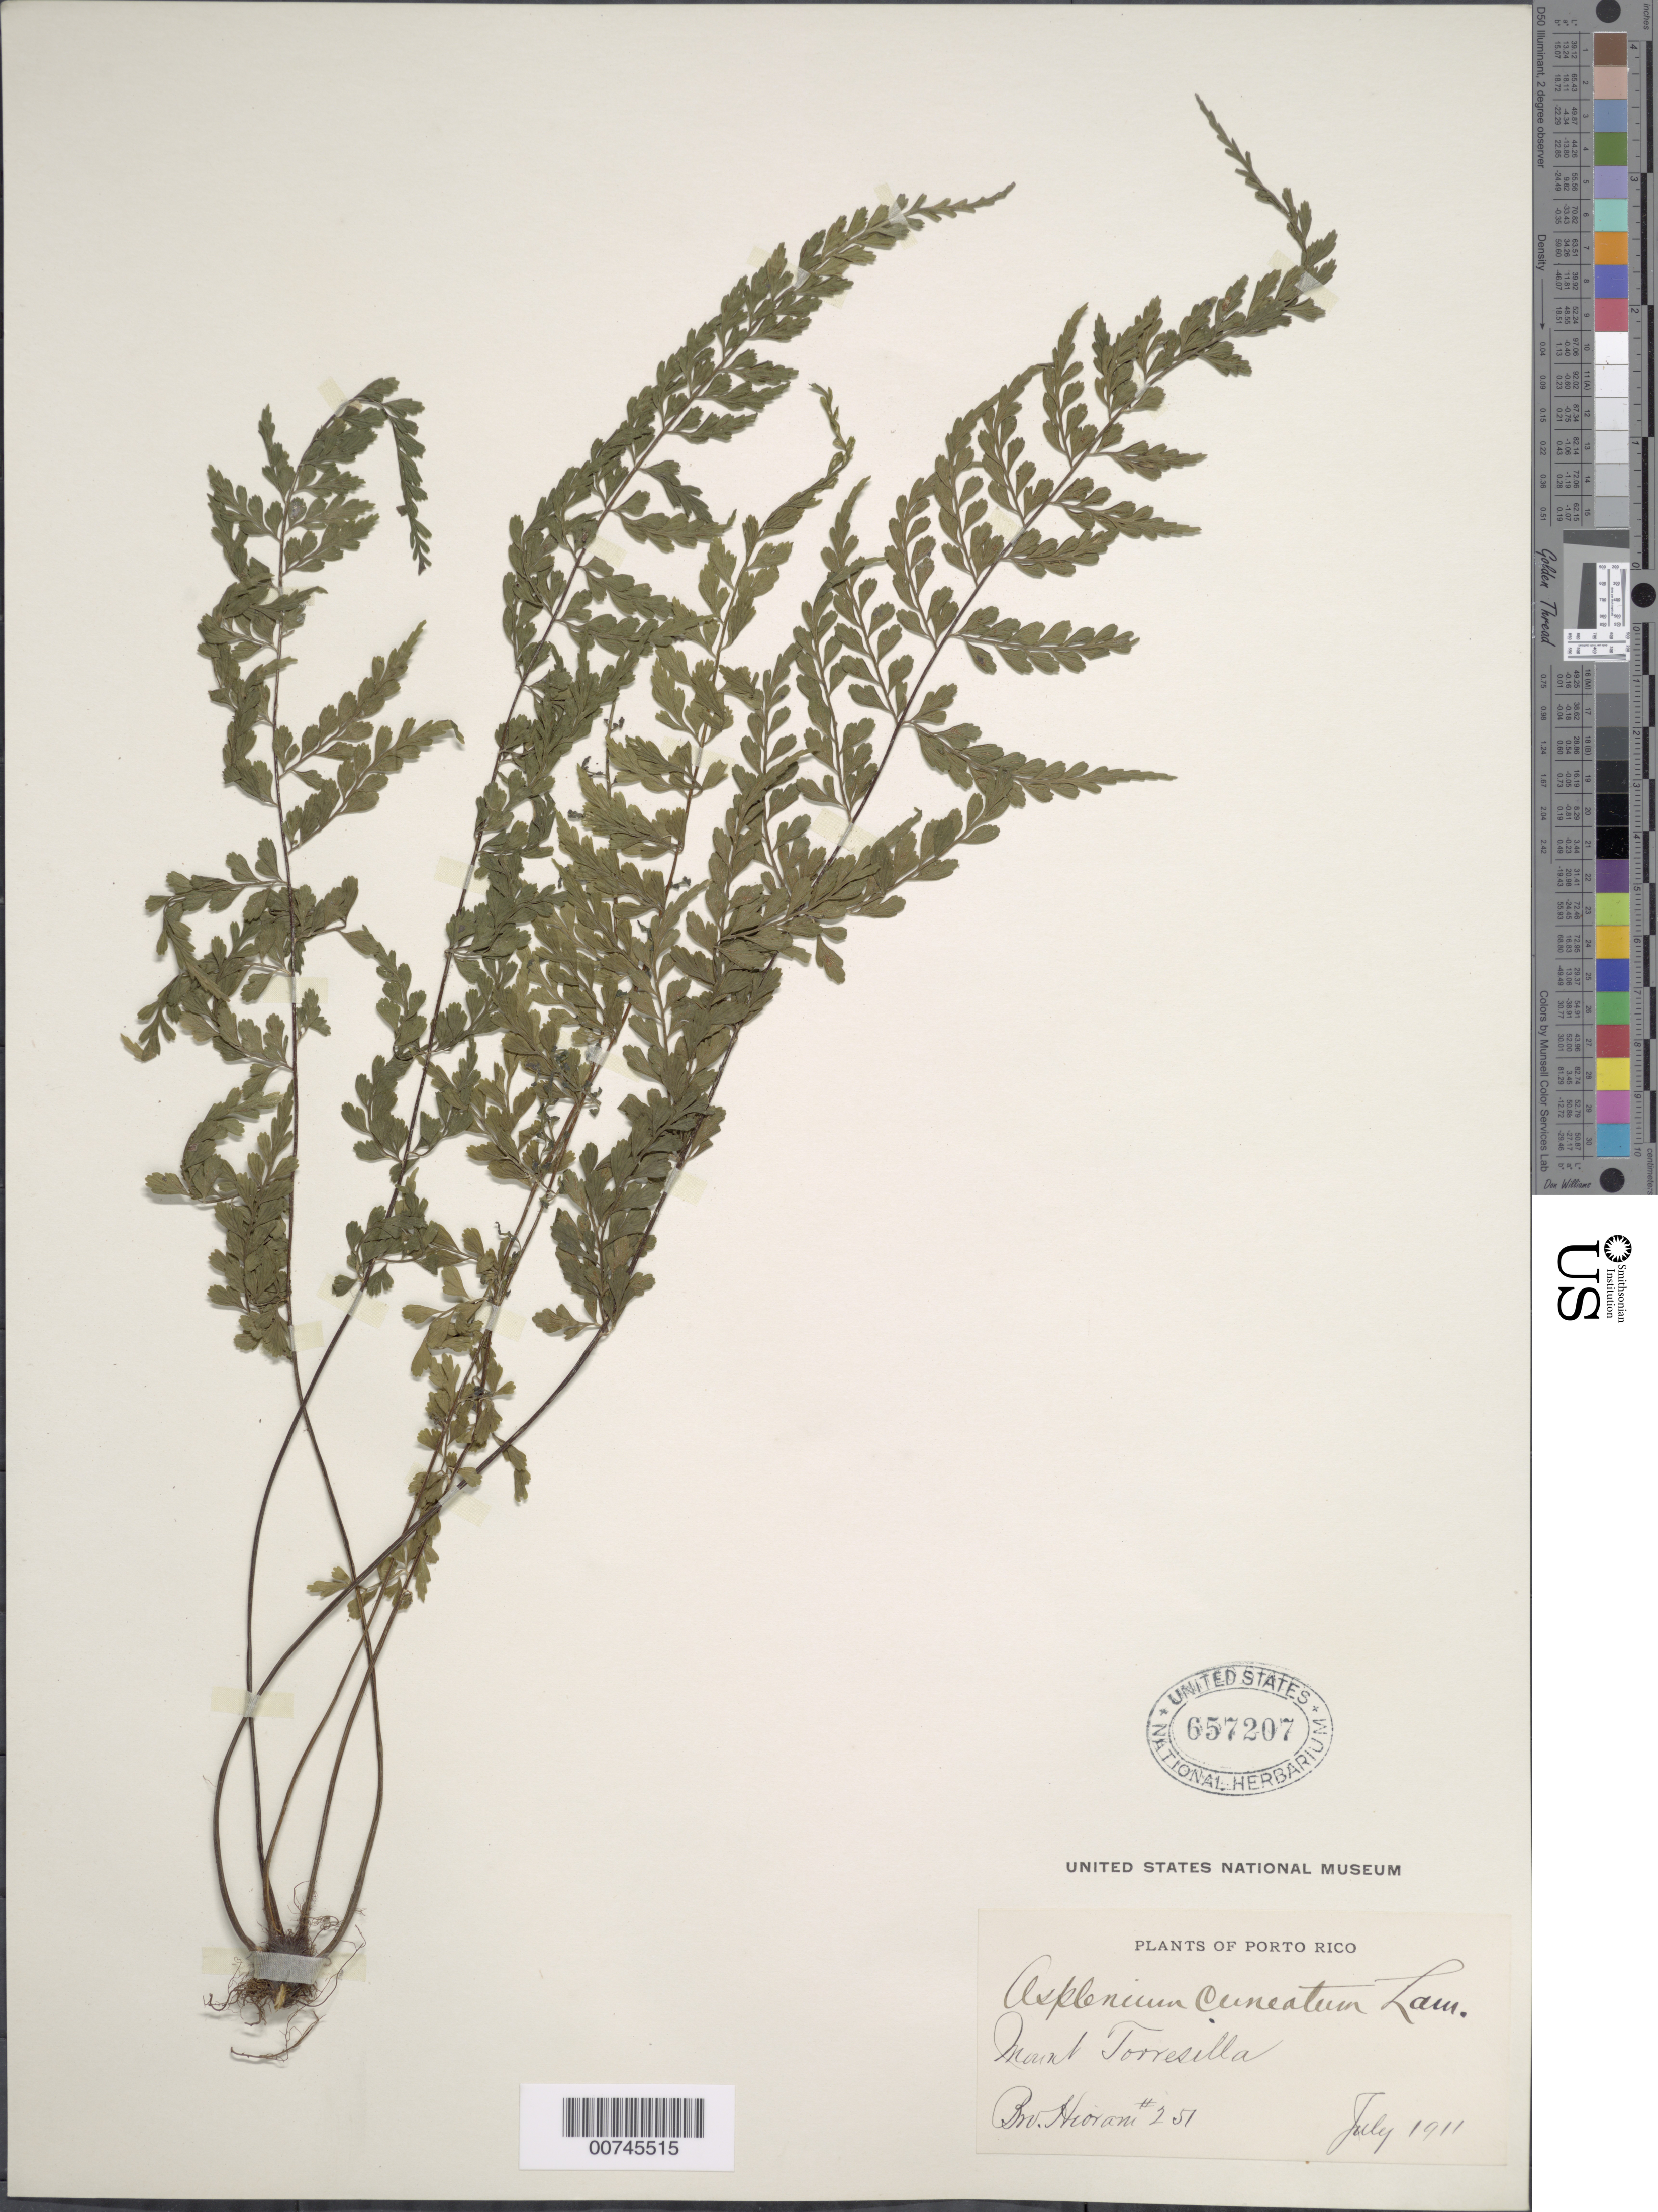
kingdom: Plantae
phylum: Tracheophyta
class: Polypodiopsida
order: Polypodiales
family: Aspleniaceae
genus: Asplenium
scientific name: Asplenium cuneatum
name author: Lam.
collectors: Bro. Hioram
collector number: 251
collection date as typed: Jul 1911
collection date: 1911-07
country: Puerto Rico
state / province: Barranquitas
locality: Mount Torrecilla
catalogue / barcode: US 657207